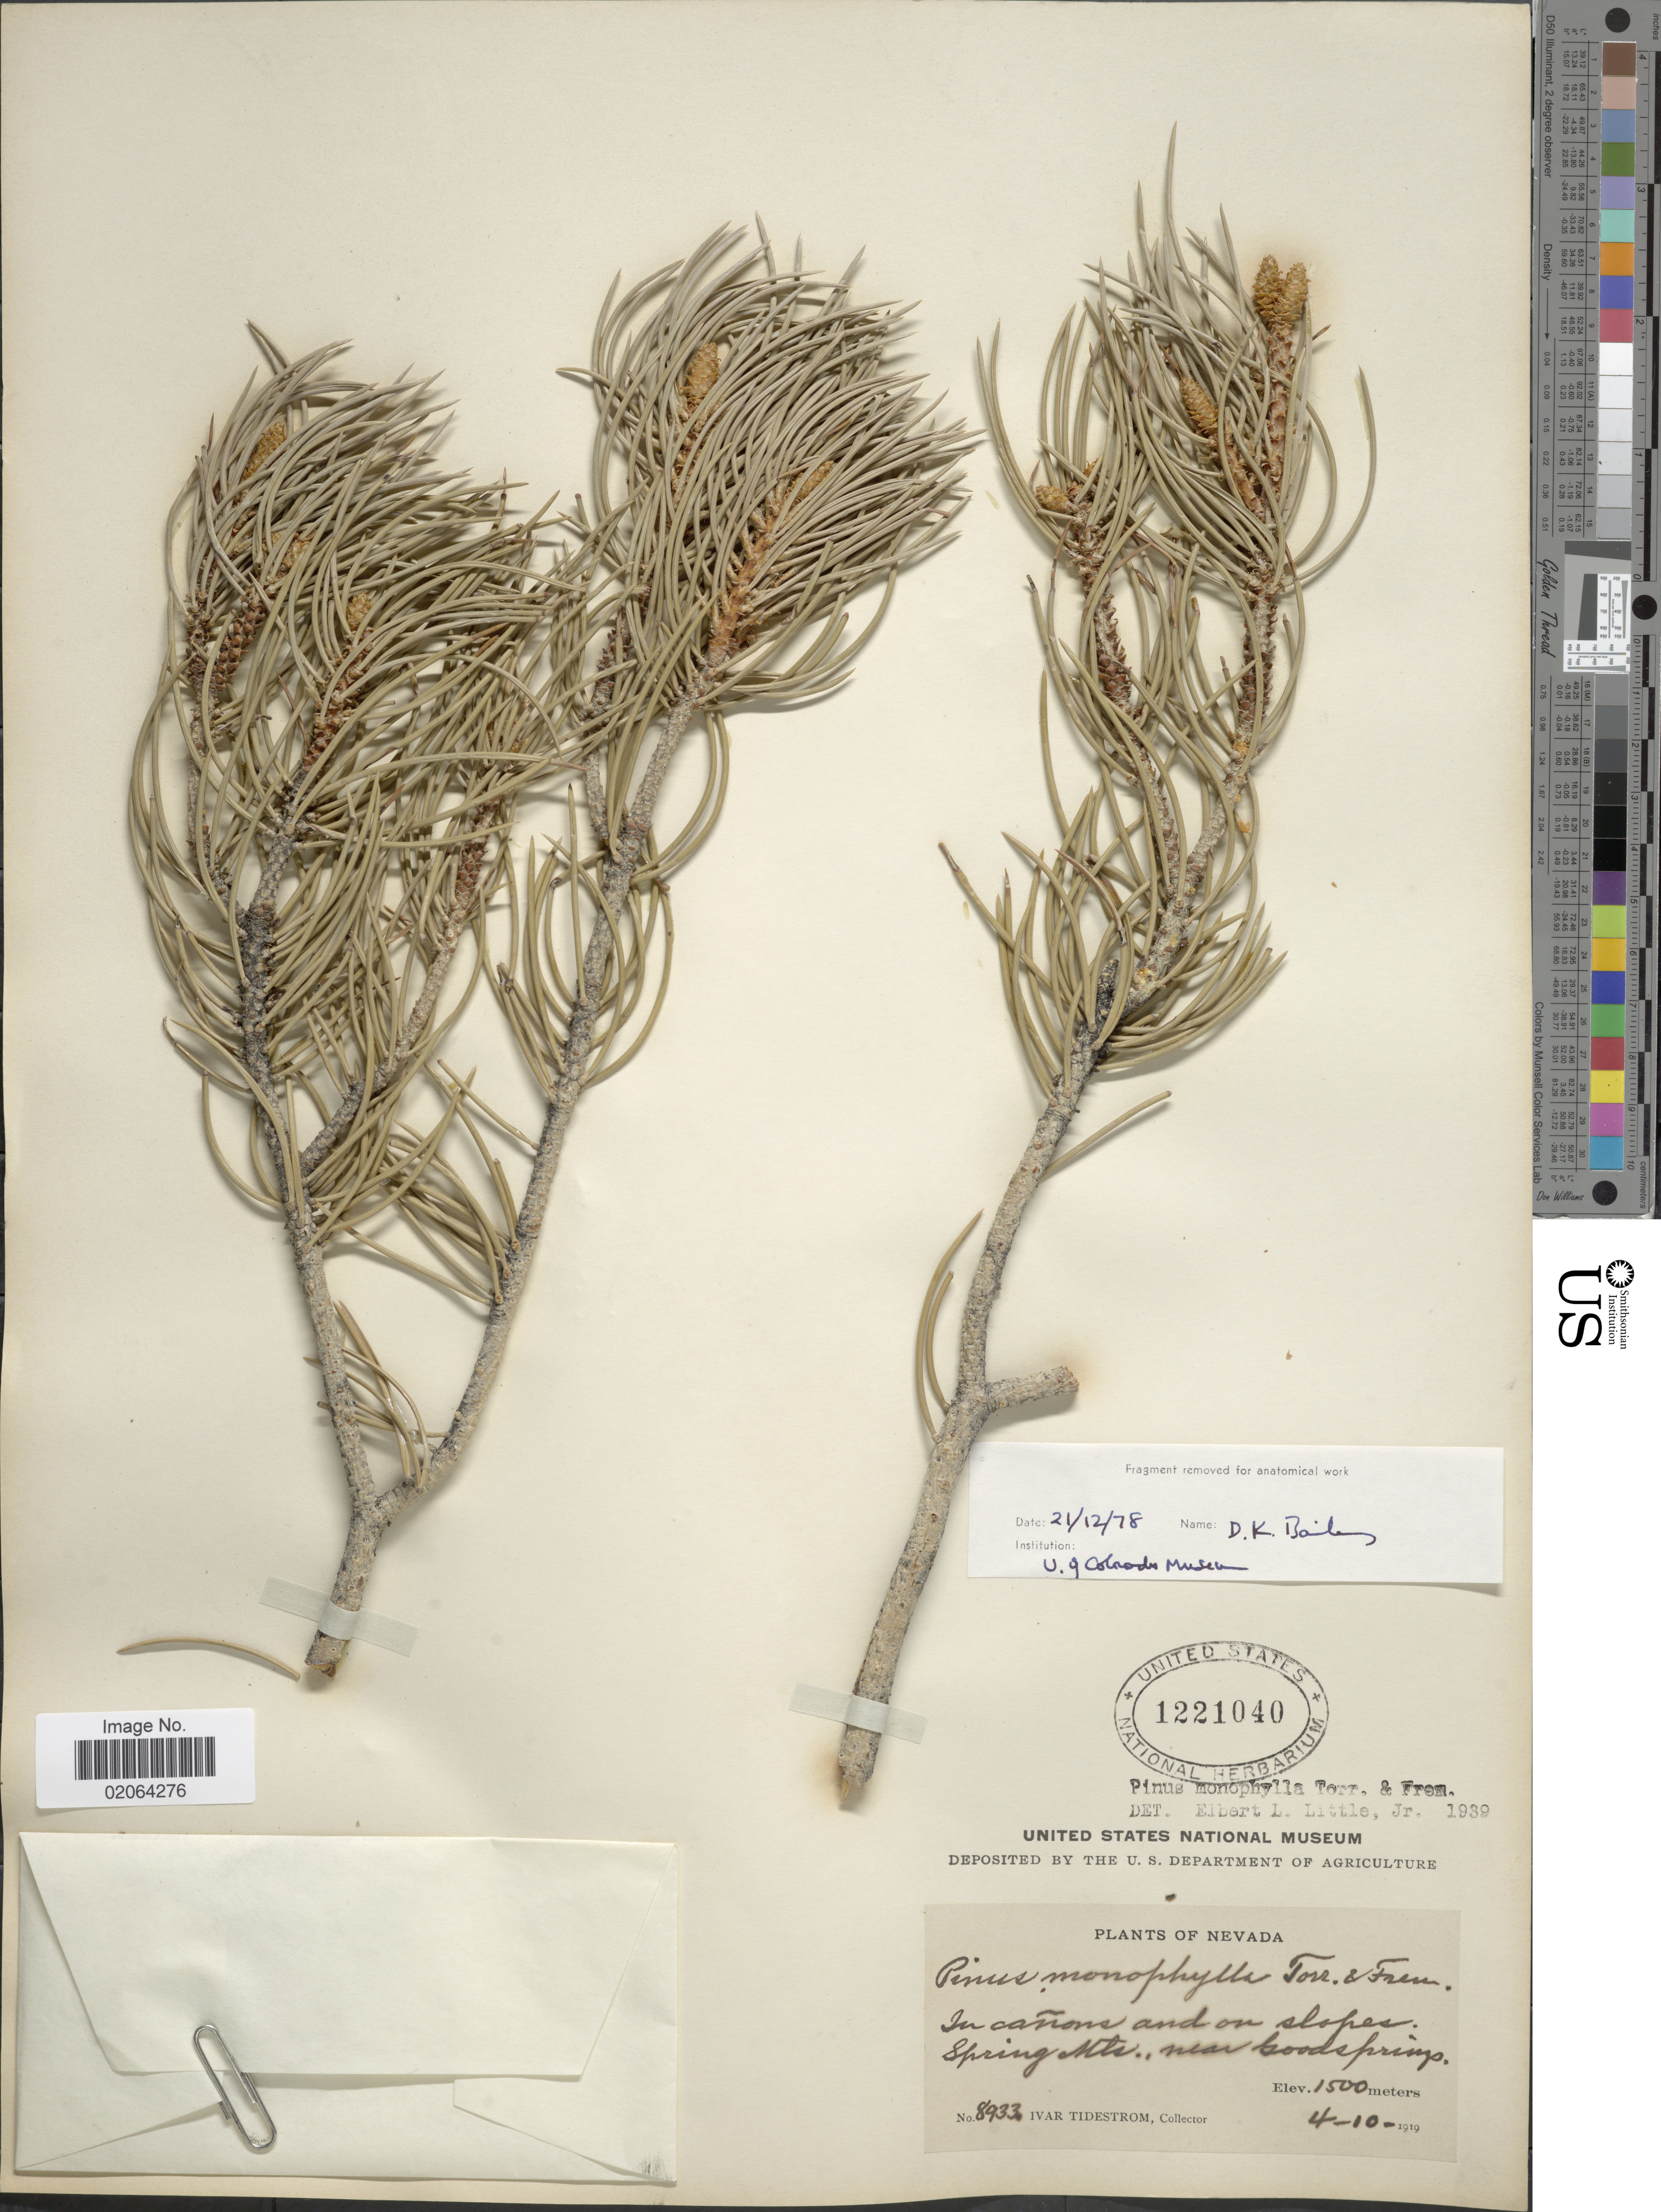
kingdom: Plantae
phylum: Tracheophyta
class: Pinopsida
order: Pinales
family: Pinaceae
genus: Pinus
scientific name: Pinus monophylla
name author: Torr. & Frém.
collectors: I. F. Tidestrom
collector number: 8933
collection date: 1919-10-04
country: United States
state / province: Nevada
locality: Nevada, In canons and on slopes, Spring Mts. near Goodsprings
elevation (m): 1500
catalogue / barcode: US 1221040